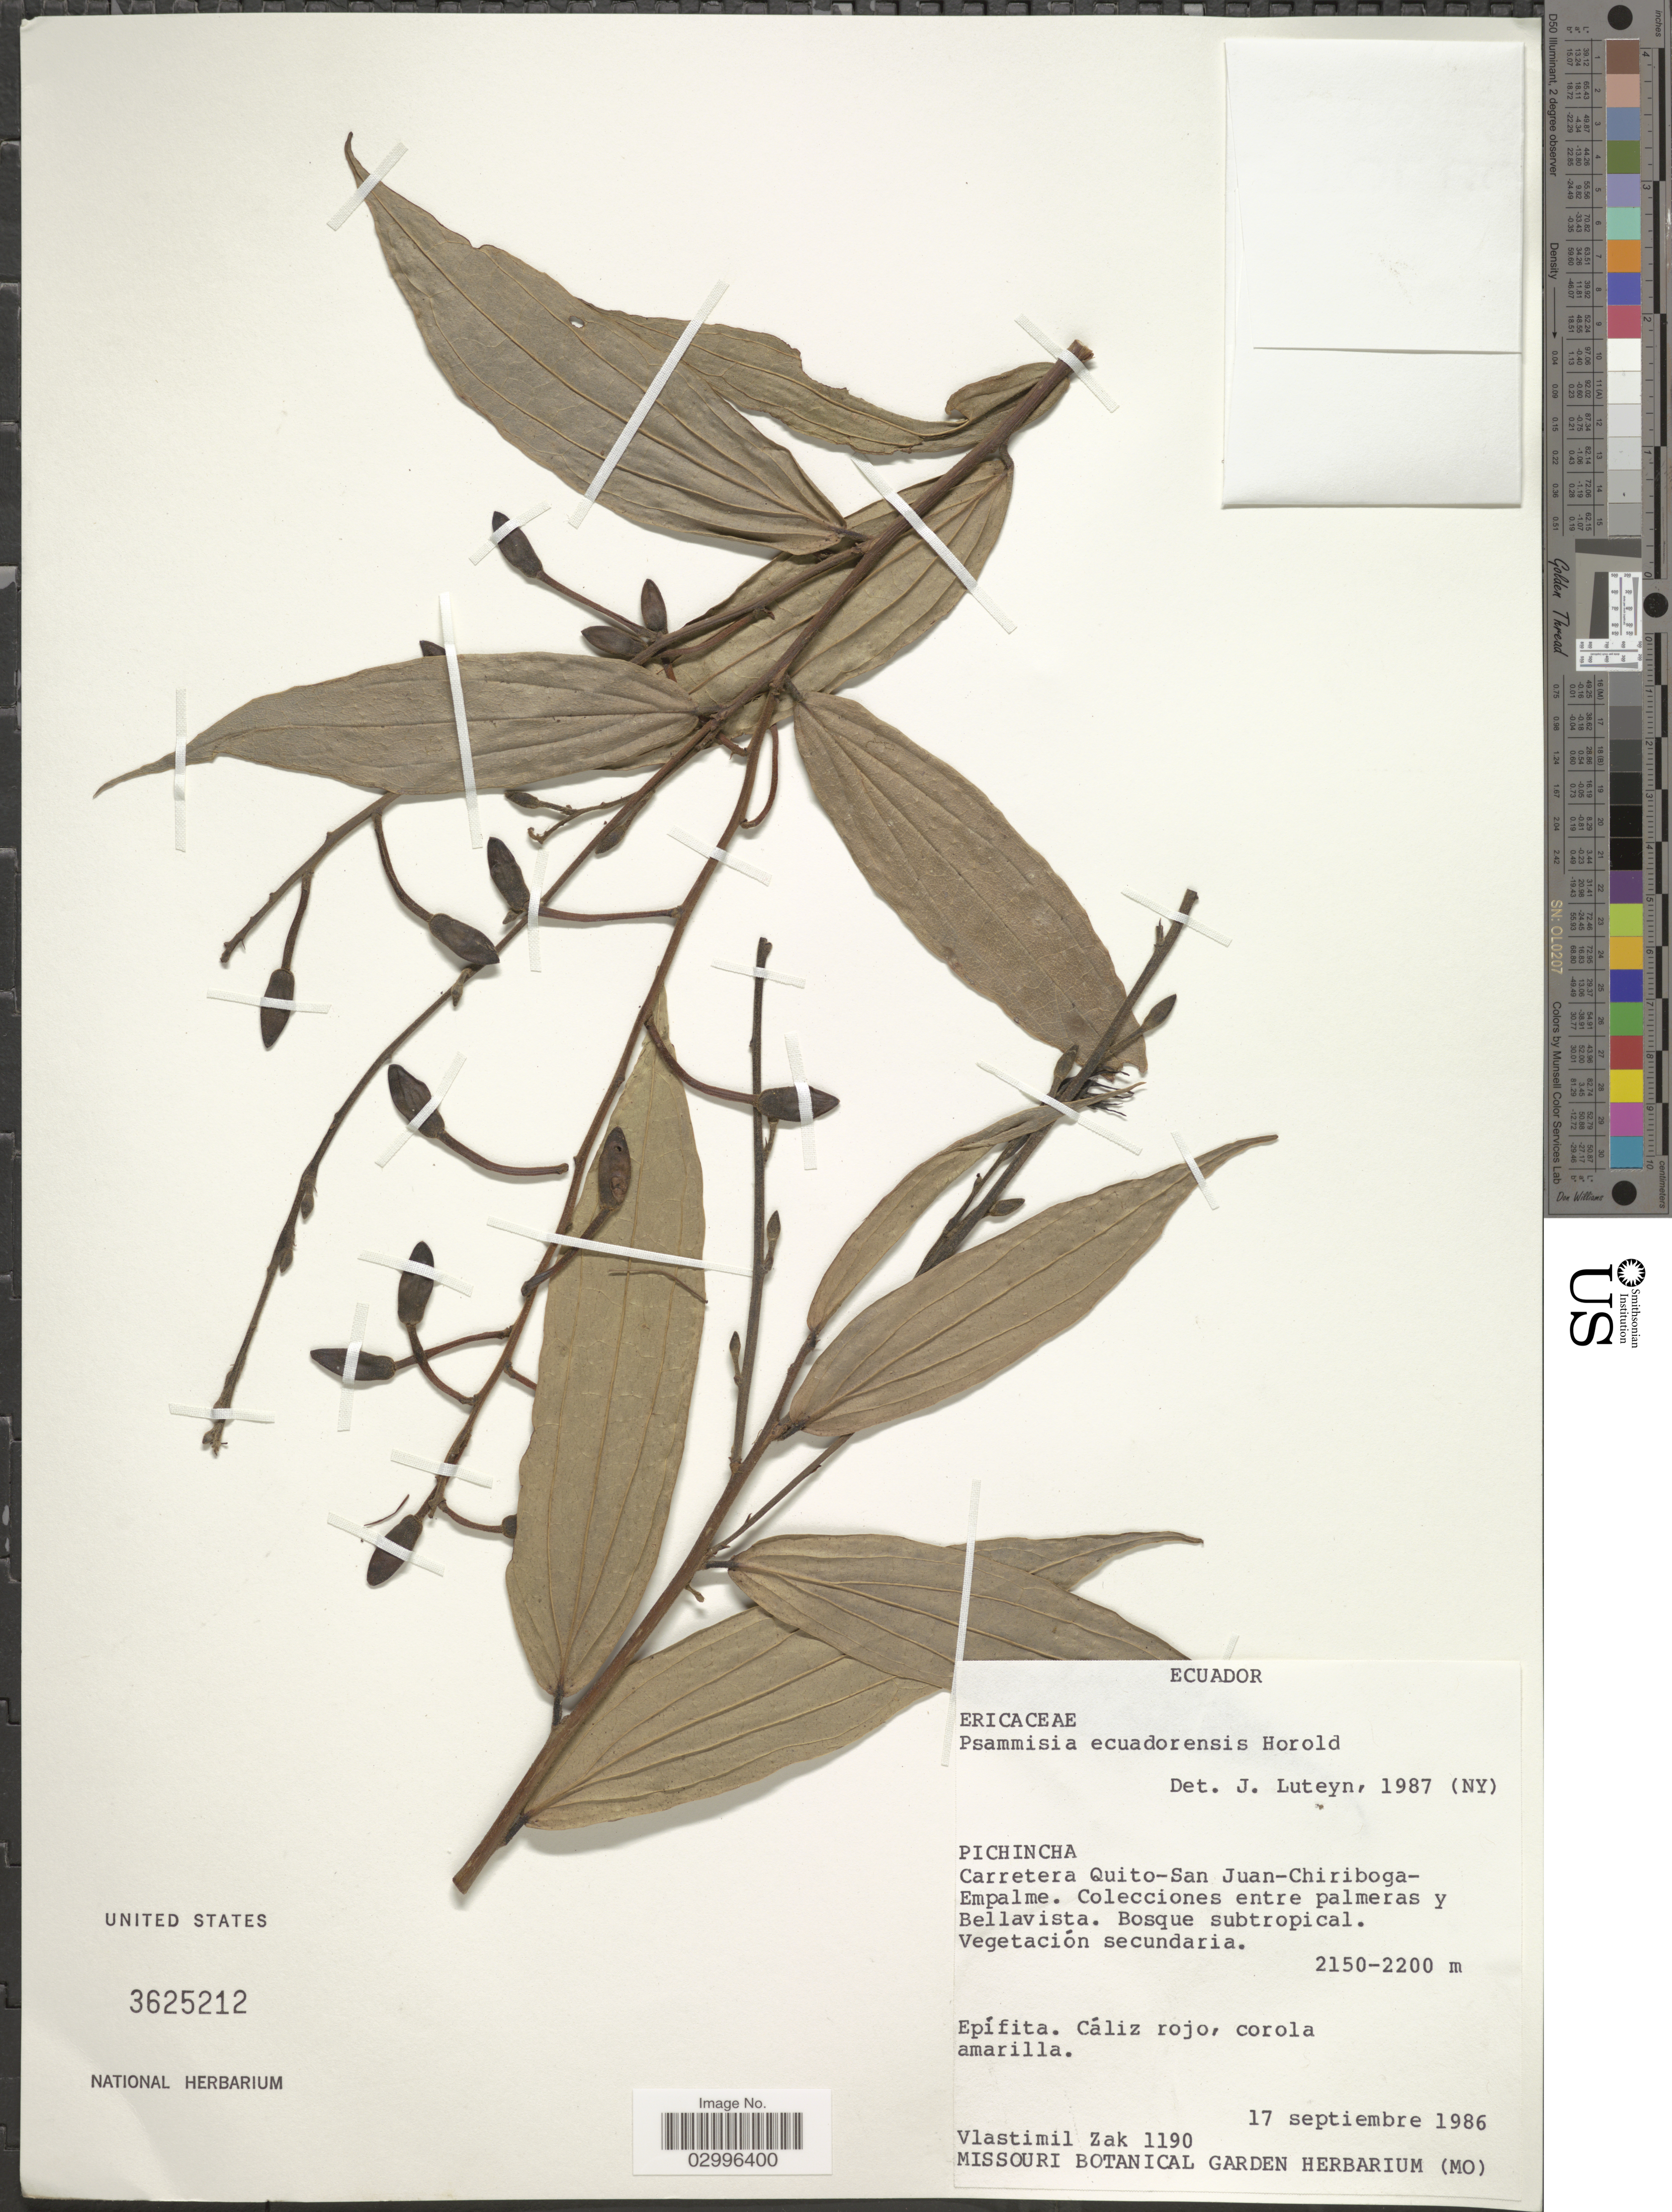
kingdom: Plantae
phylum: Tracheophyta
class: Magnoliopsida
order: Ericales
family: Ericaceae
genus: Psammisia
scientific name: Psammisia ecuadorensis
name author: Hoerold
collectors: V. Zak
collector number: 1190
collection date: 1986-09-17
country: Ecuador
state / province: Pichincha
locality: Carretera Quito-San Juan-Chiriboga-Empalme. Colecciones entre palmeras y Bellavista.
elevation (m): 2150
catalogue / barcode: US 3625212